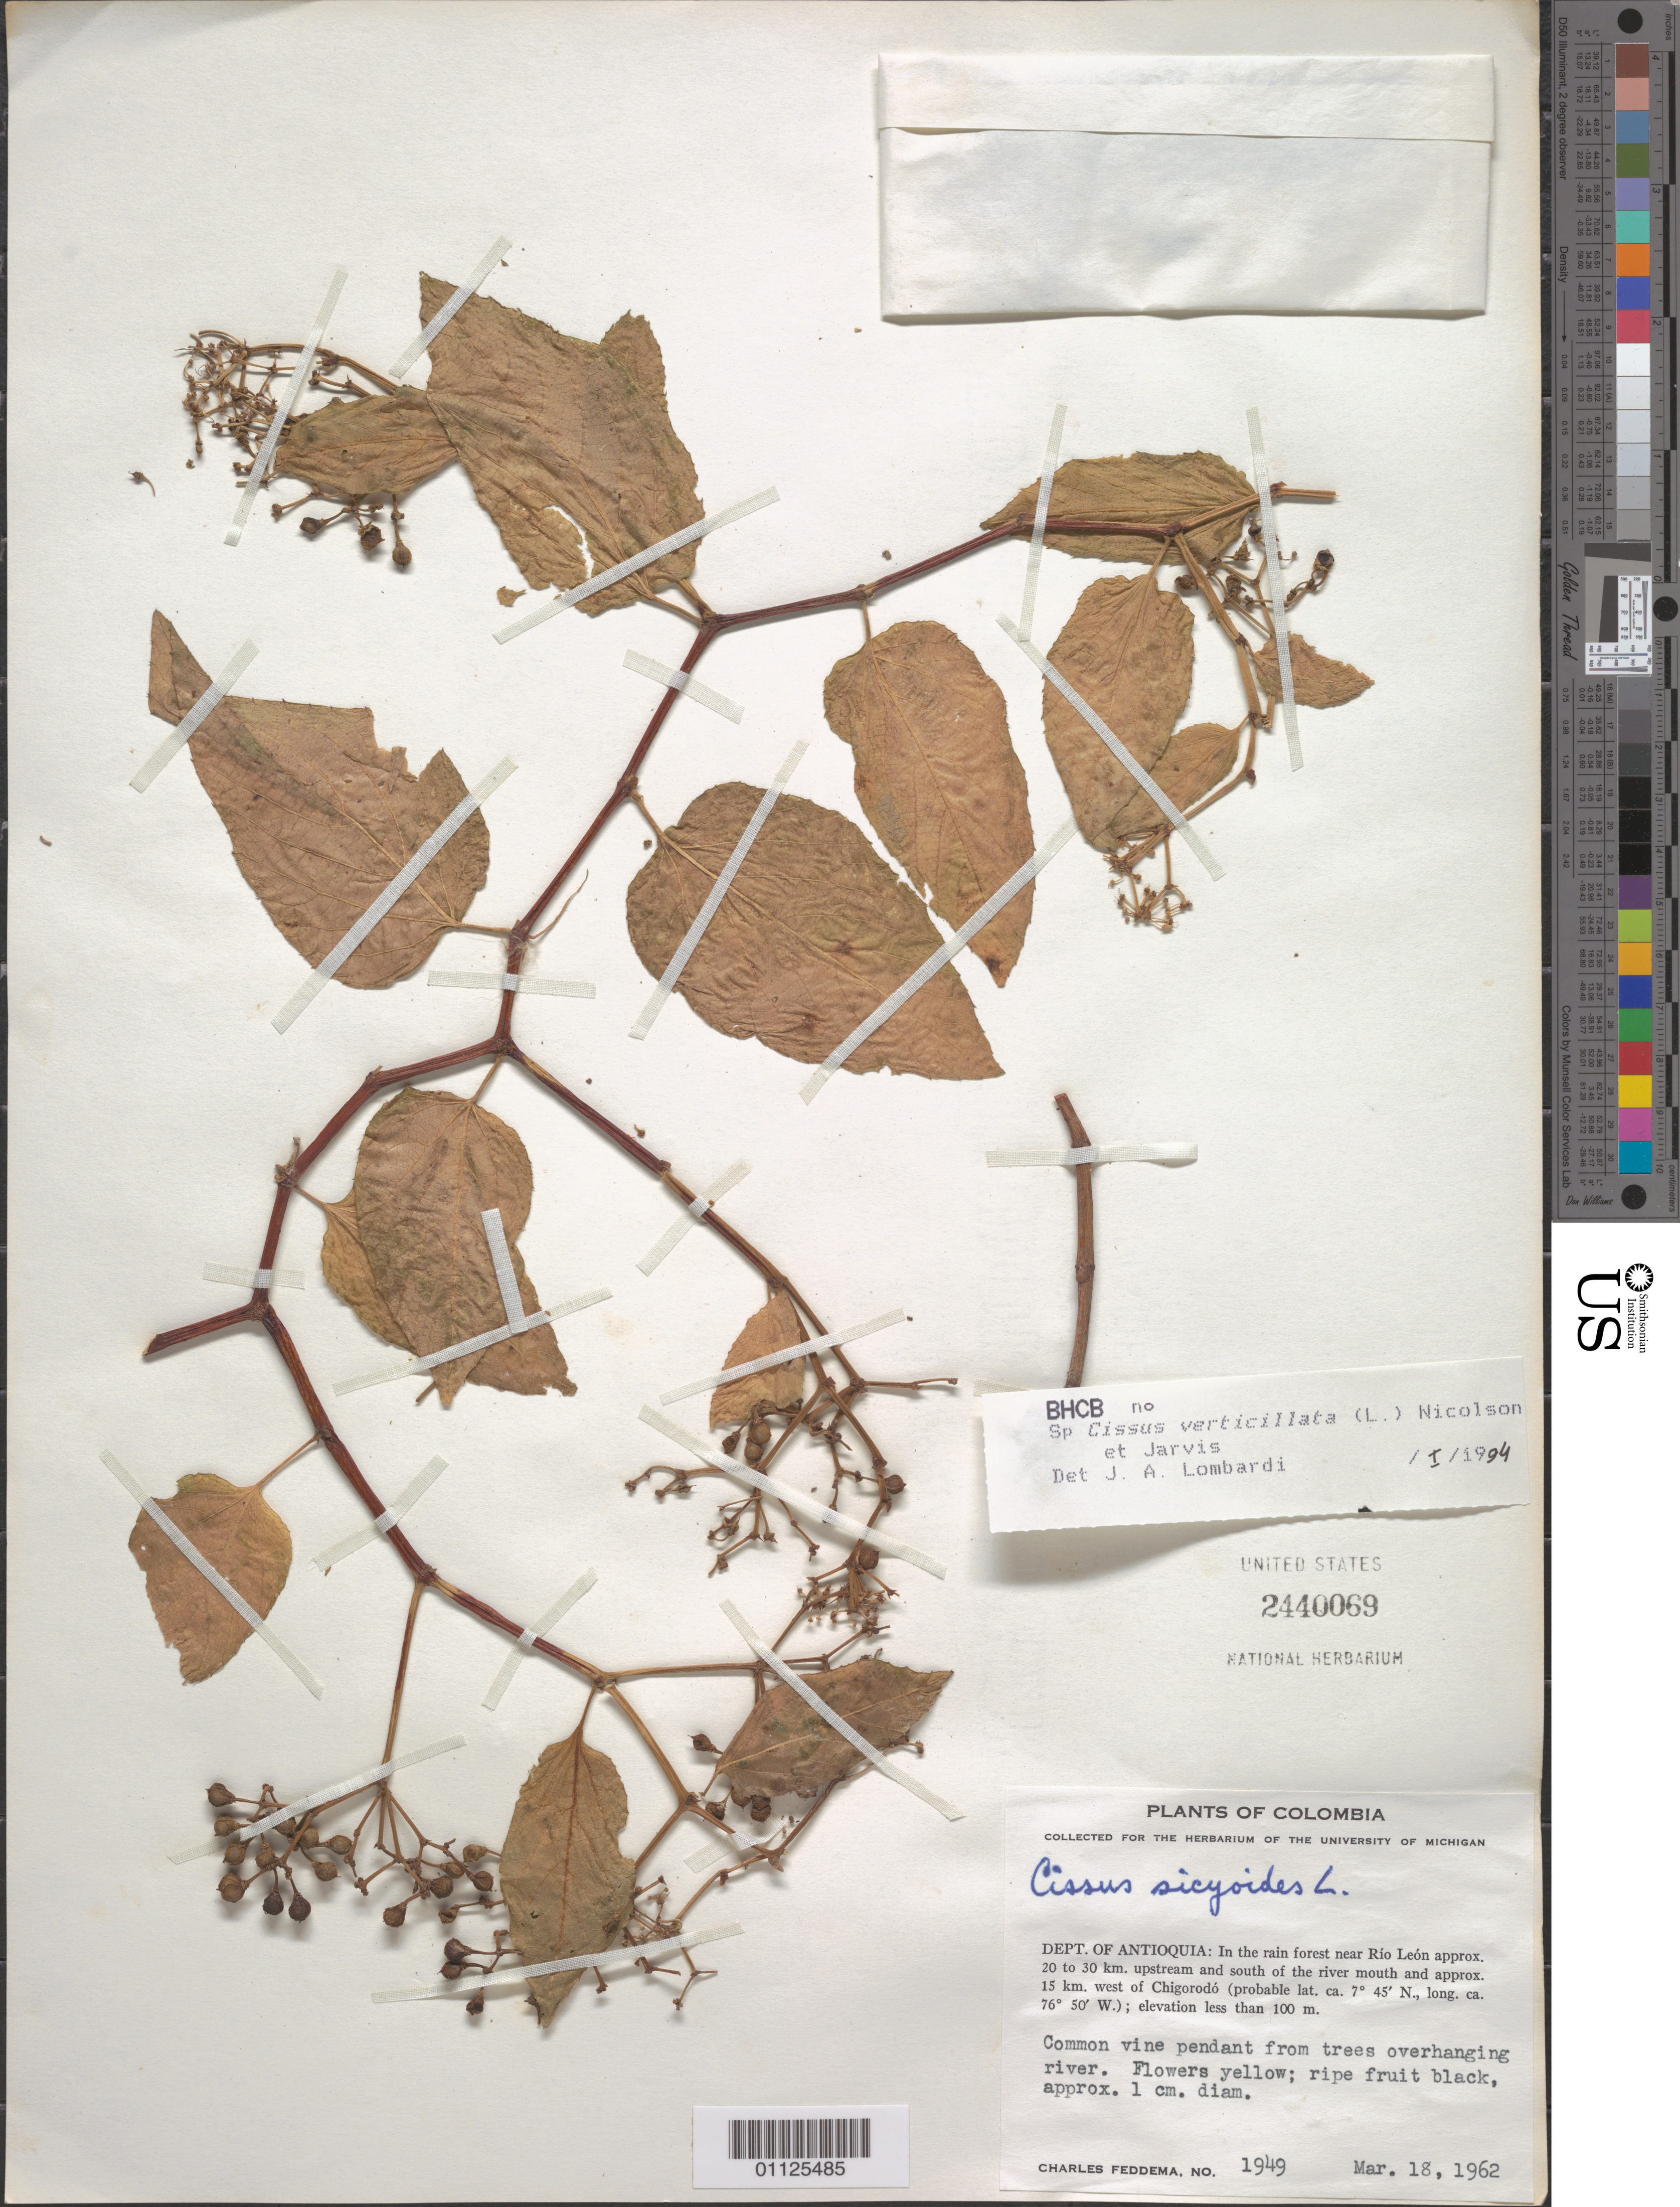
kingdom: Plantae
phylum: Tracheophyta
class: Magnoliopsida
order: Vitales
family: Vitaceae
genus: Cissus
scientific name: Cissus verticillata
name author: (L.) Nicolson & C.E. Jarvis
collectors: C. Feddema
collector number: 1949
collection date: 1962-03-18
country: Colombia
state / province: Antioquia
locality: Near Rio Leon approx. 20 to 30 km upstream and S of the river mouth and approx. 15 km W of Chigorodo.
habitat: Common vine pendant from trees overhanging river. In the rain forest.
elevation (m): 100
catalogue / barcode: US 2440069